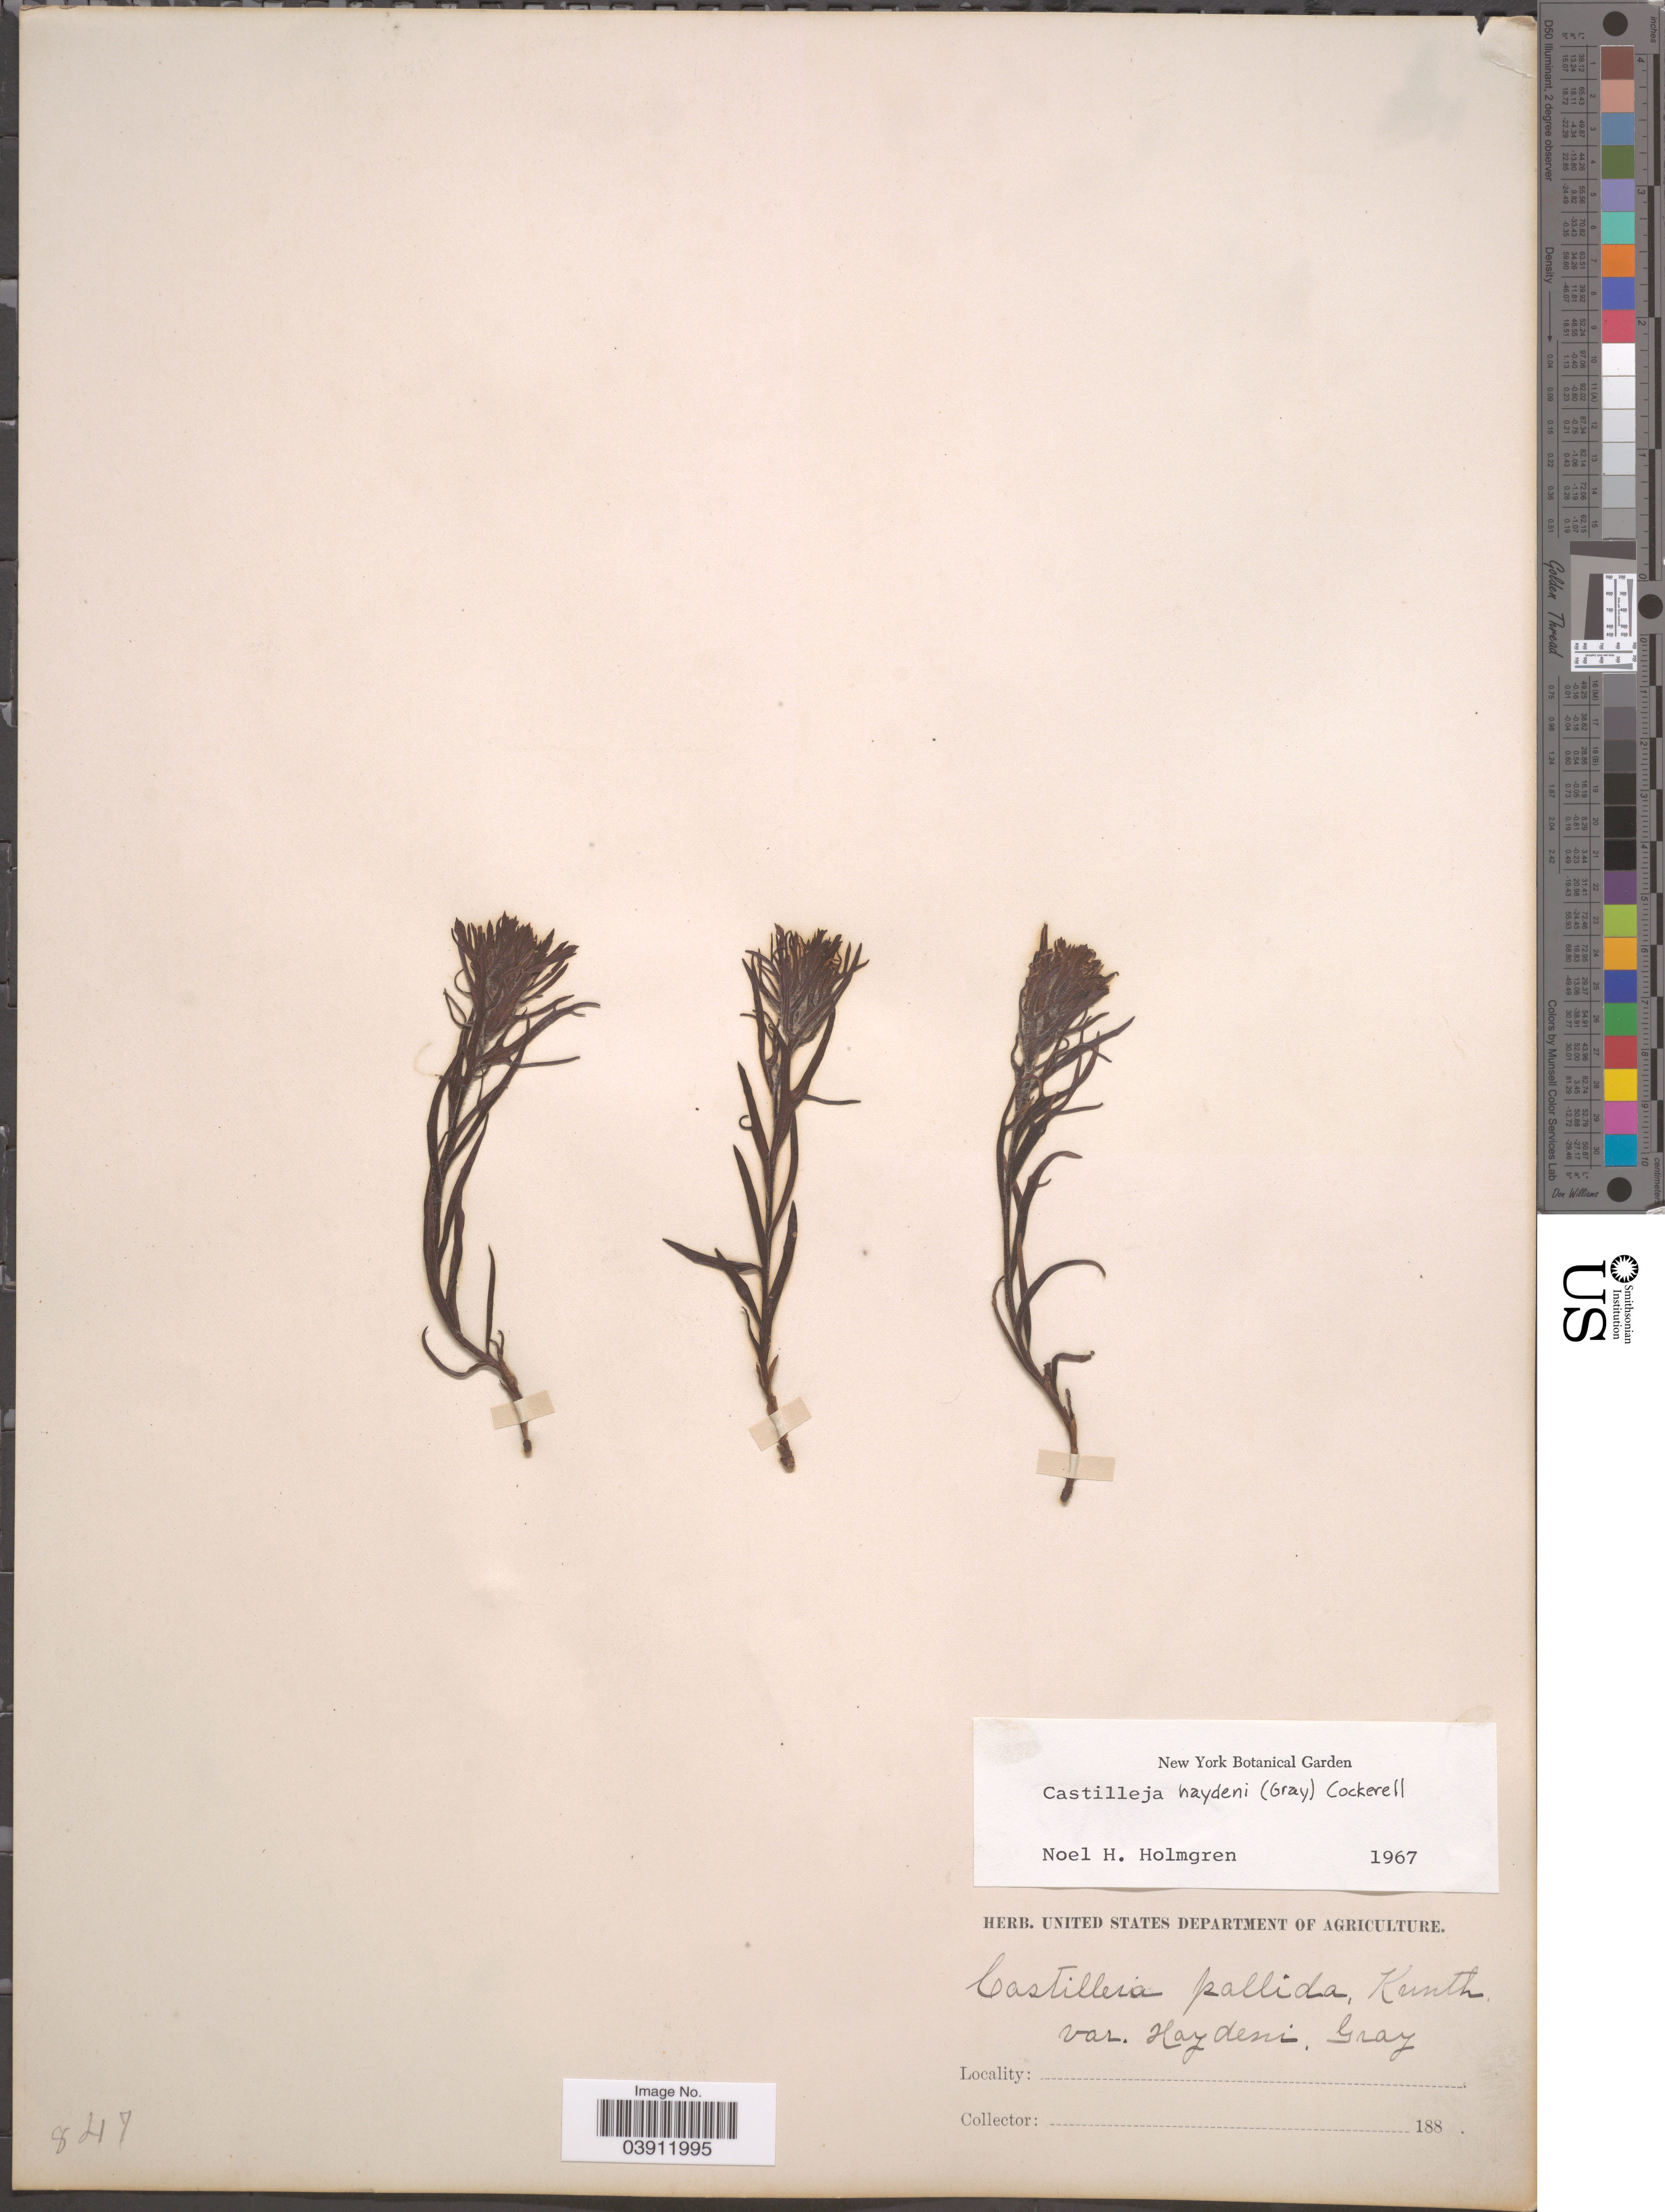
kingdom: Plantae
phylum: Tracheophyta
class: Magnoliopsida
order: Lamiales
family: Orobanchaceae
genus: Castilleja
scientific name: Castilleja haydenii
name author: (A. Gray) Cockerell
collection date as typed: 188